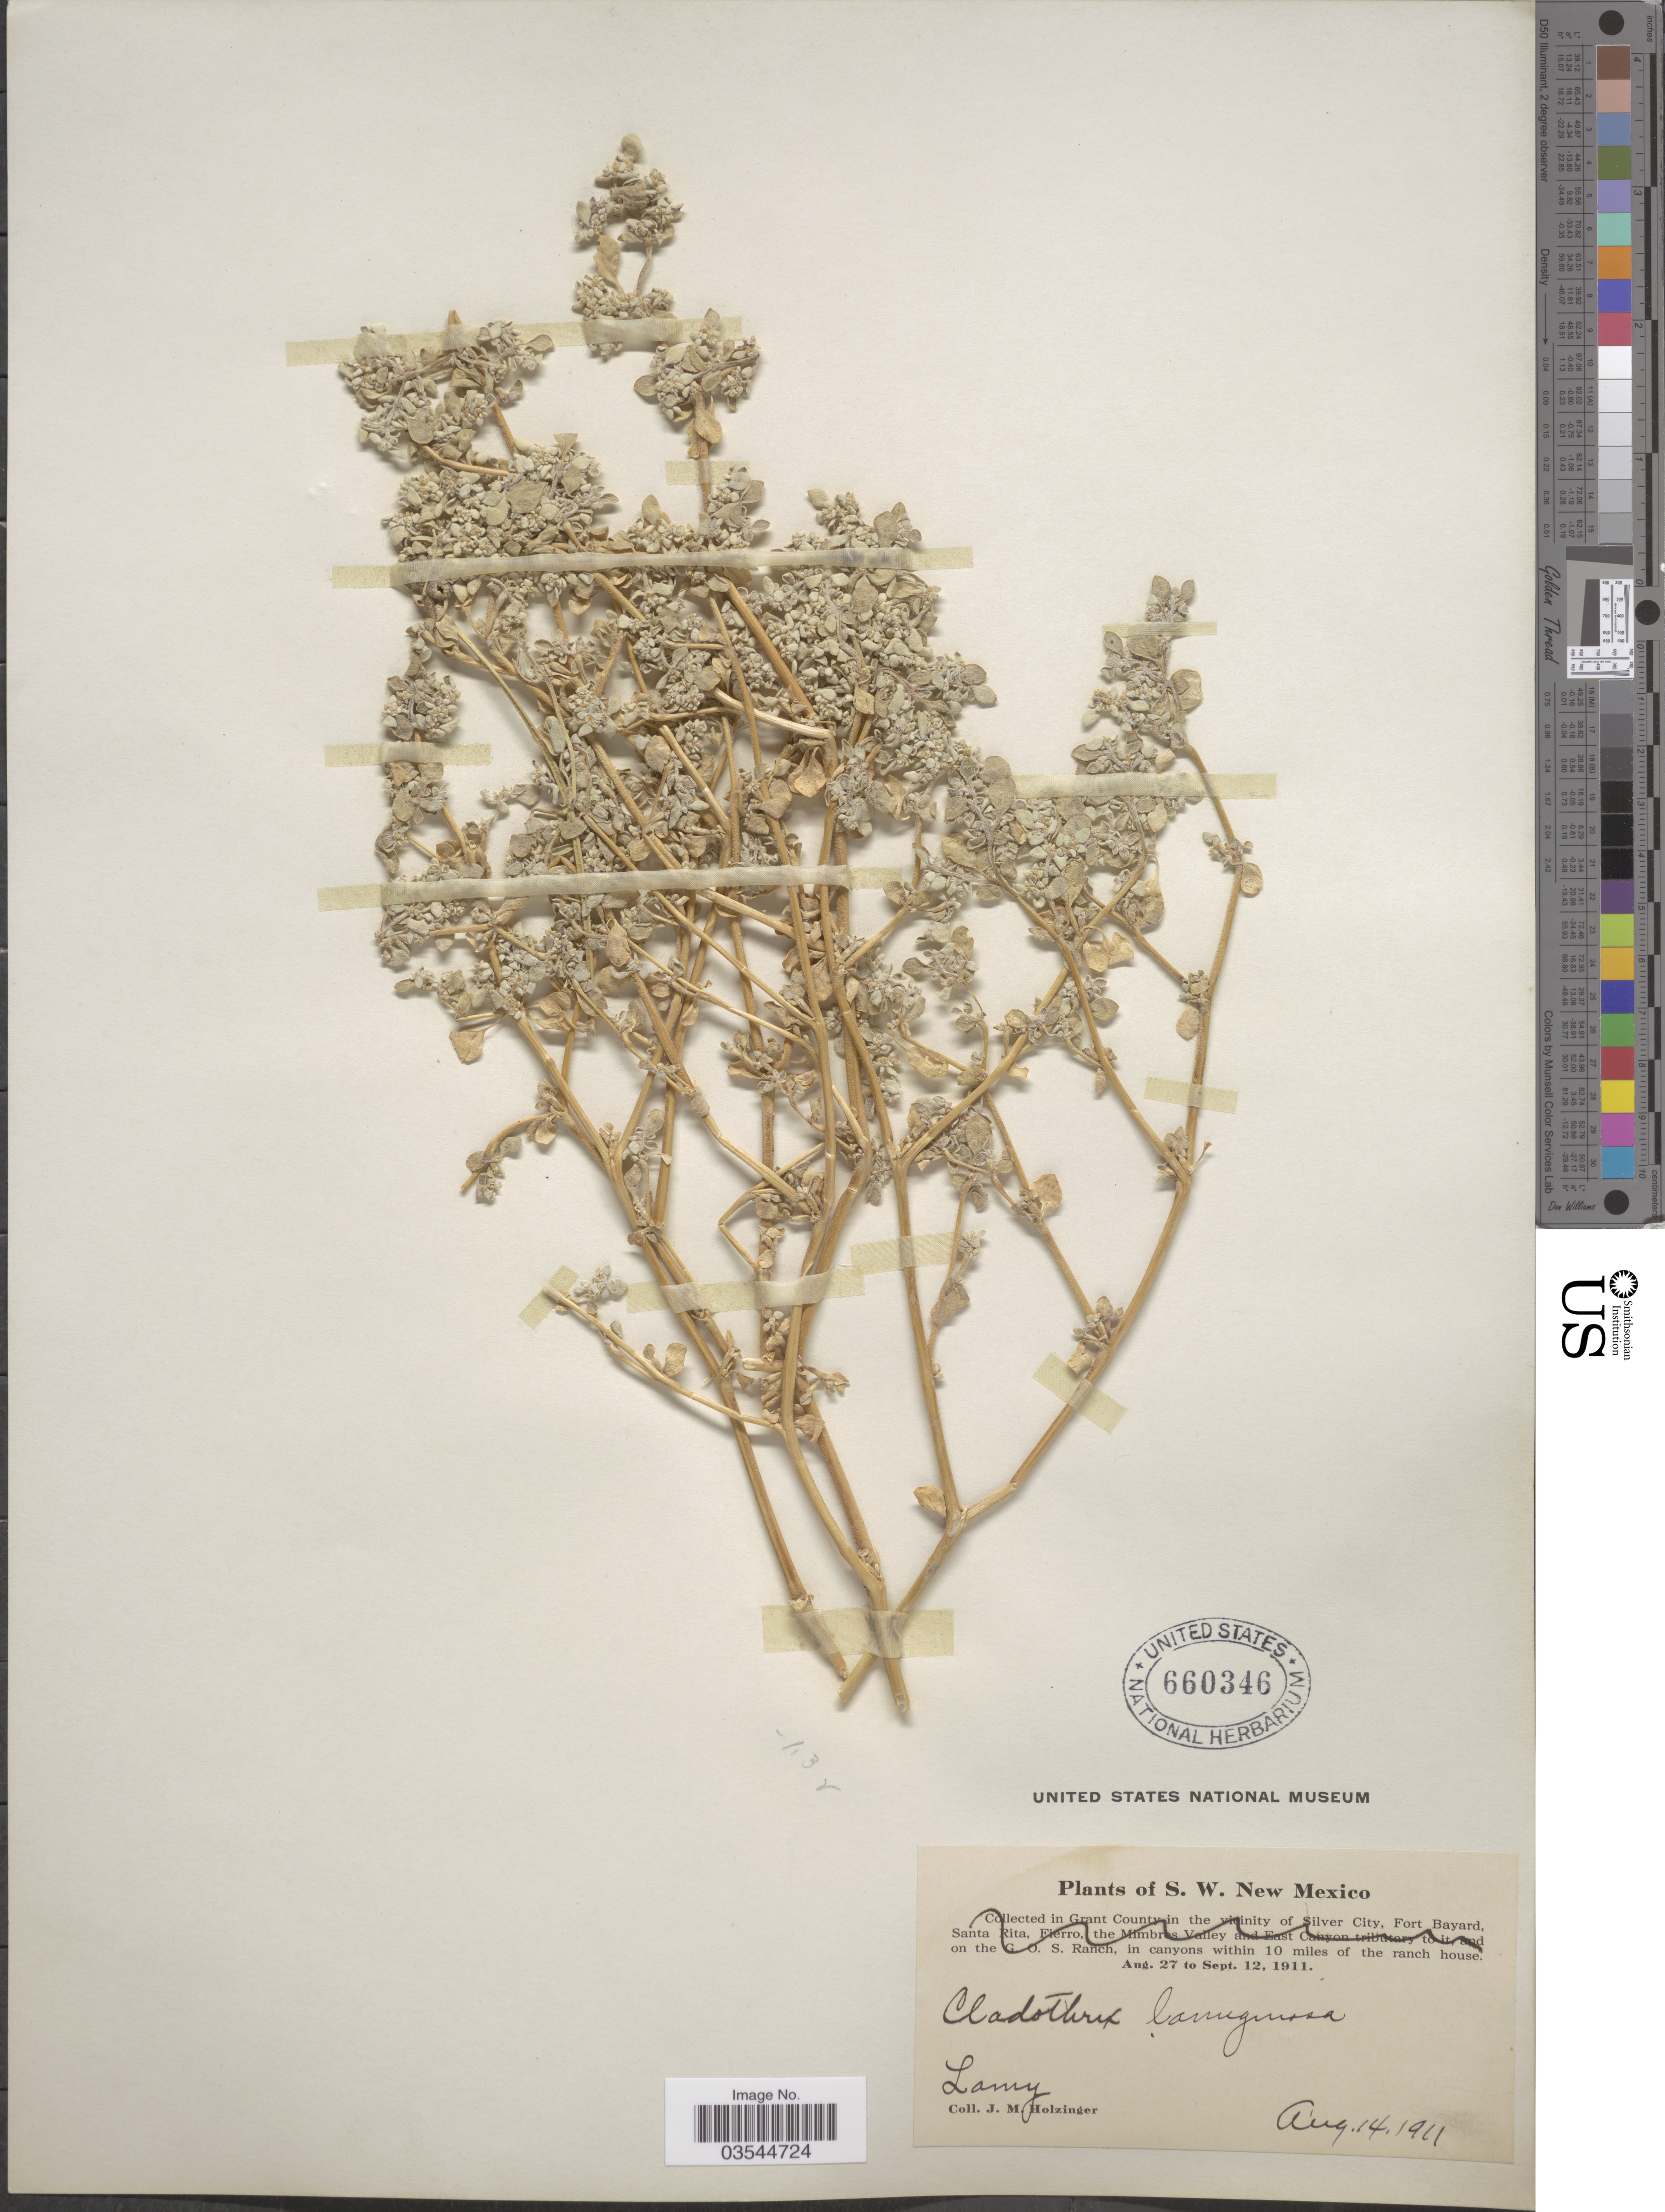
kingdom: Plantae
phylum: Tracheophyta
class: Magnoliopsida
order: Caryophyllales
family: Amaranthaceae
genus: Tidestromia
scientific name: Tidestromia lanuginosa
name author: (Nutt.) Standl.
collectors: J. M. Holzinger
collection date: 1911-08-14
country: United States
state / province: New Mexico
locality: S.W. New Mexico. Lomy.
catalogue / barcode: US 660346